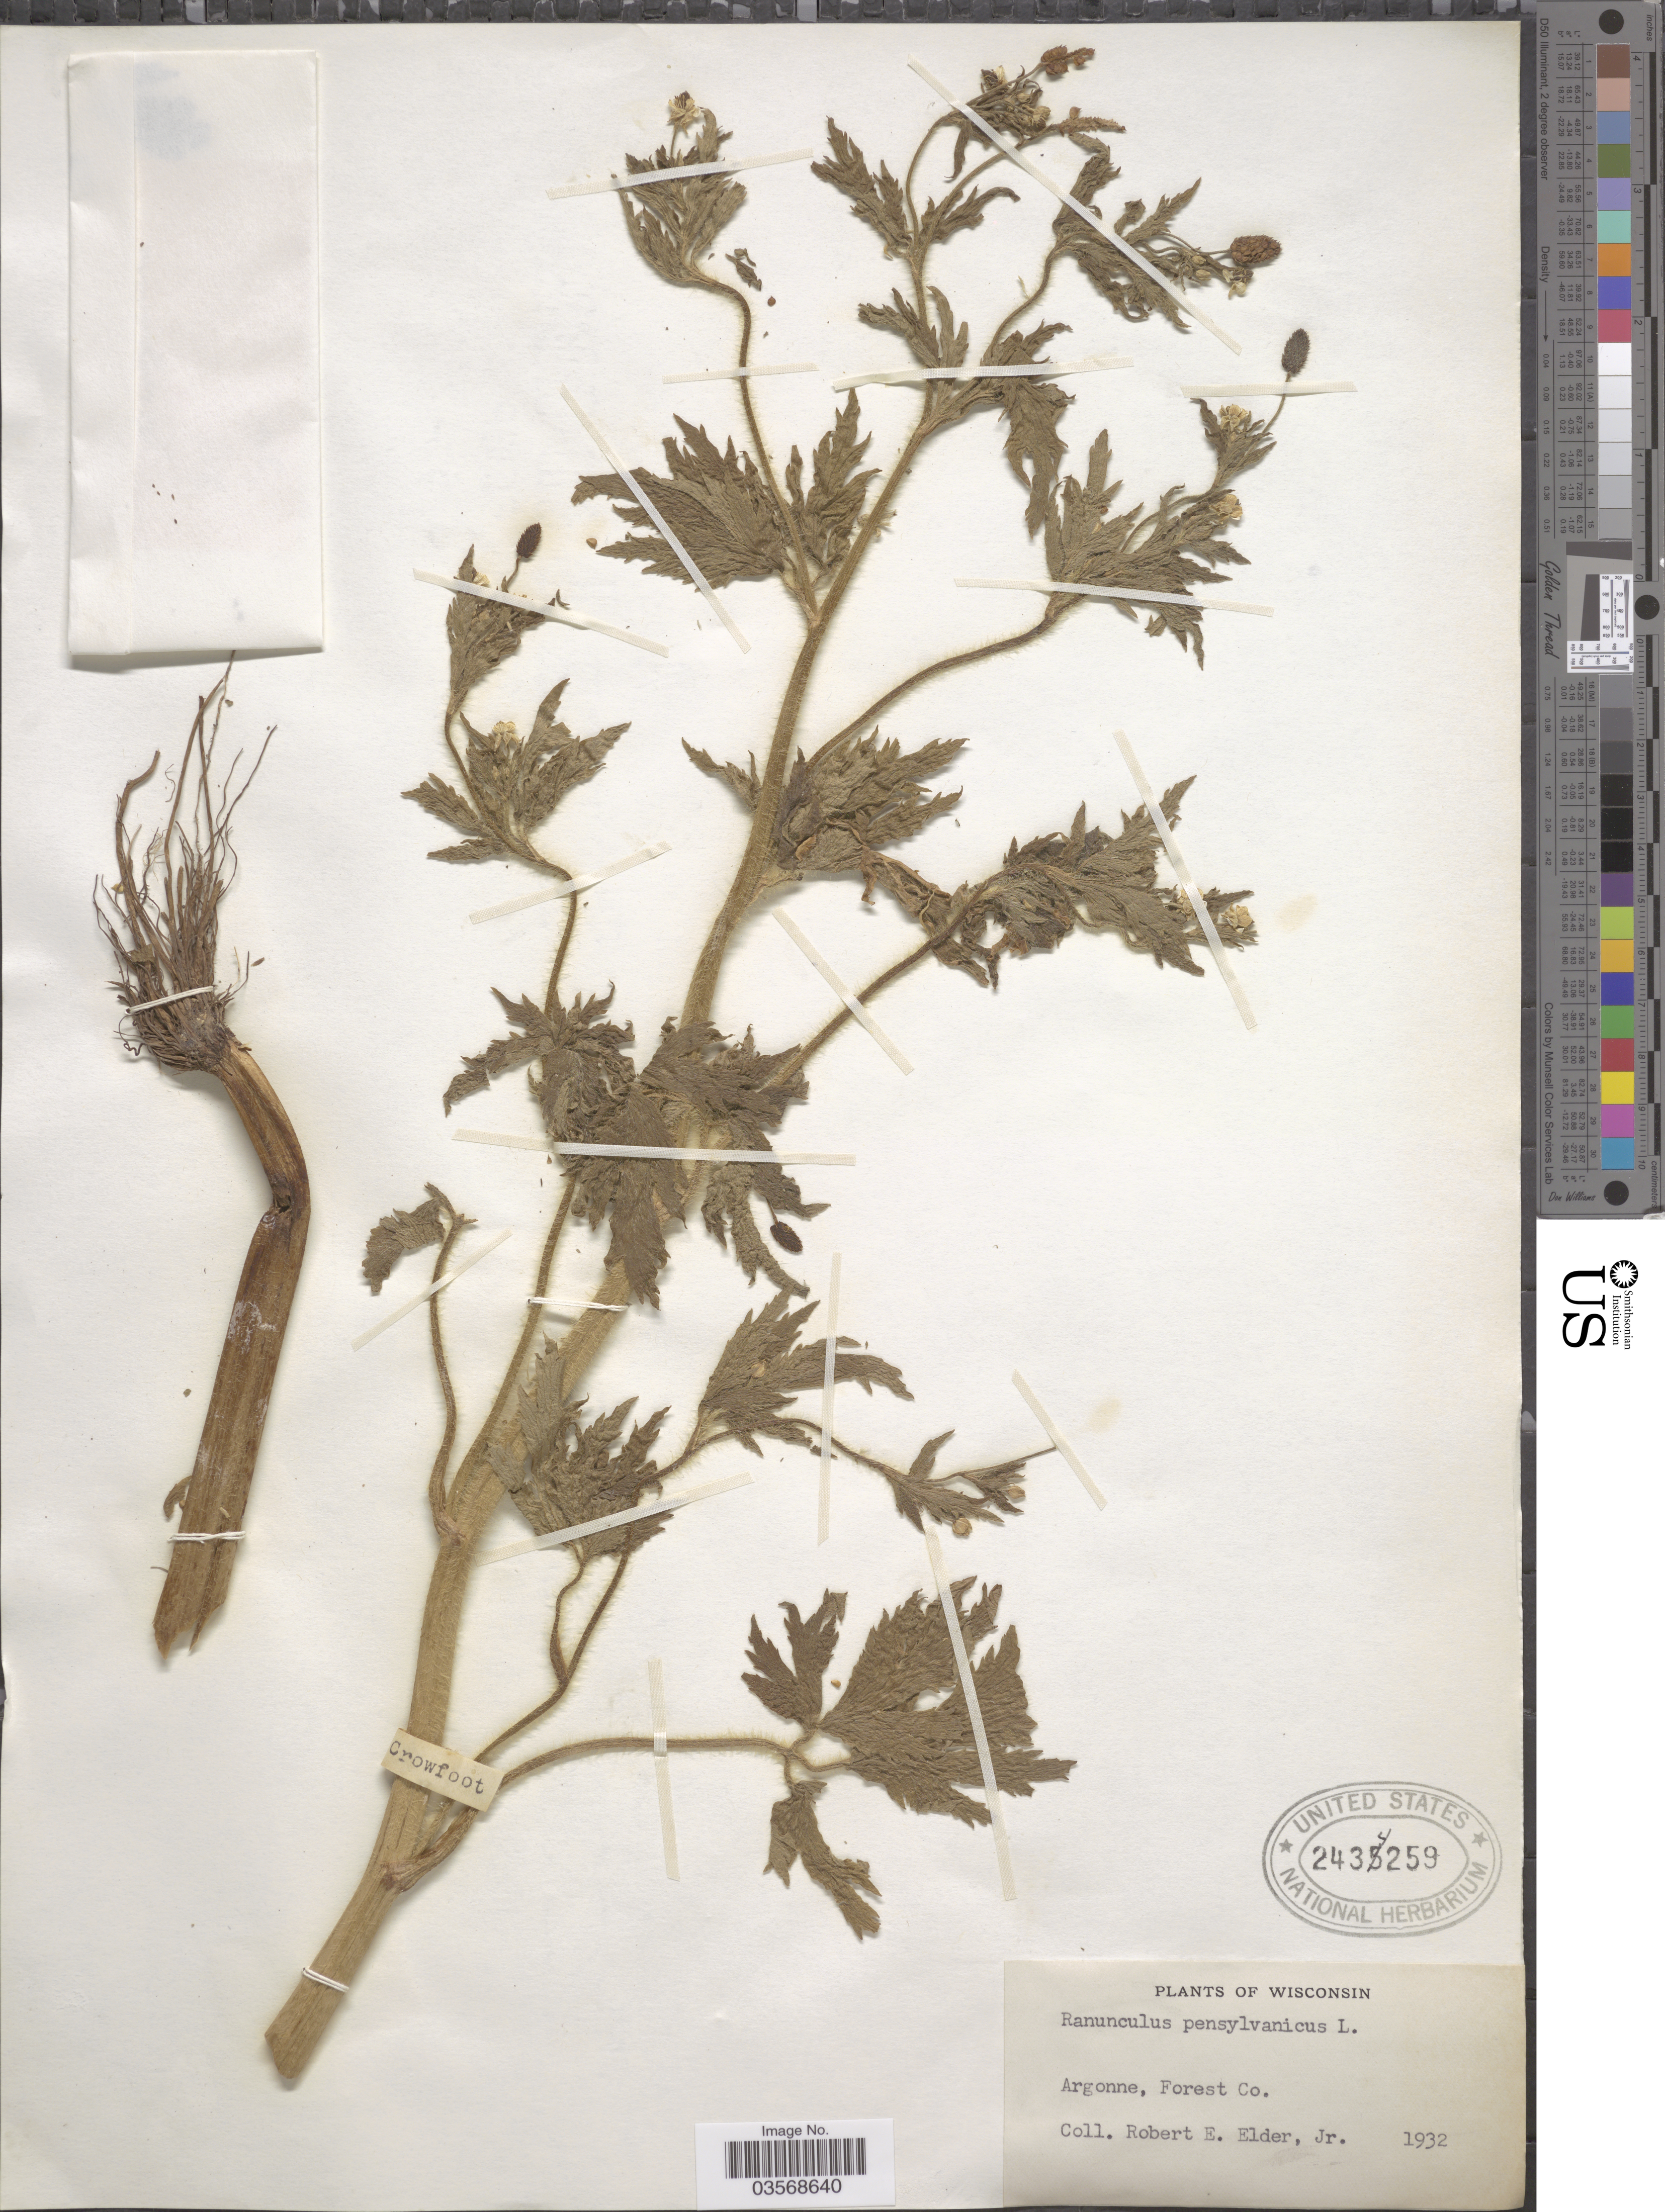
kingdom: Plantae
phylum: Tracheophyta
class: Magnoliopsida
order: Ranunculales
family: Ranunculaceae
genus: Ranunculus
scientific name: Ranunculus pensylvanicus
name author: L. f.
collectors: R. E. Elder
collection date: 1932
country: United States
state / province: Wisconsin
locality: Argonne, Forest Co.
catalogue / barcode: US 2434259